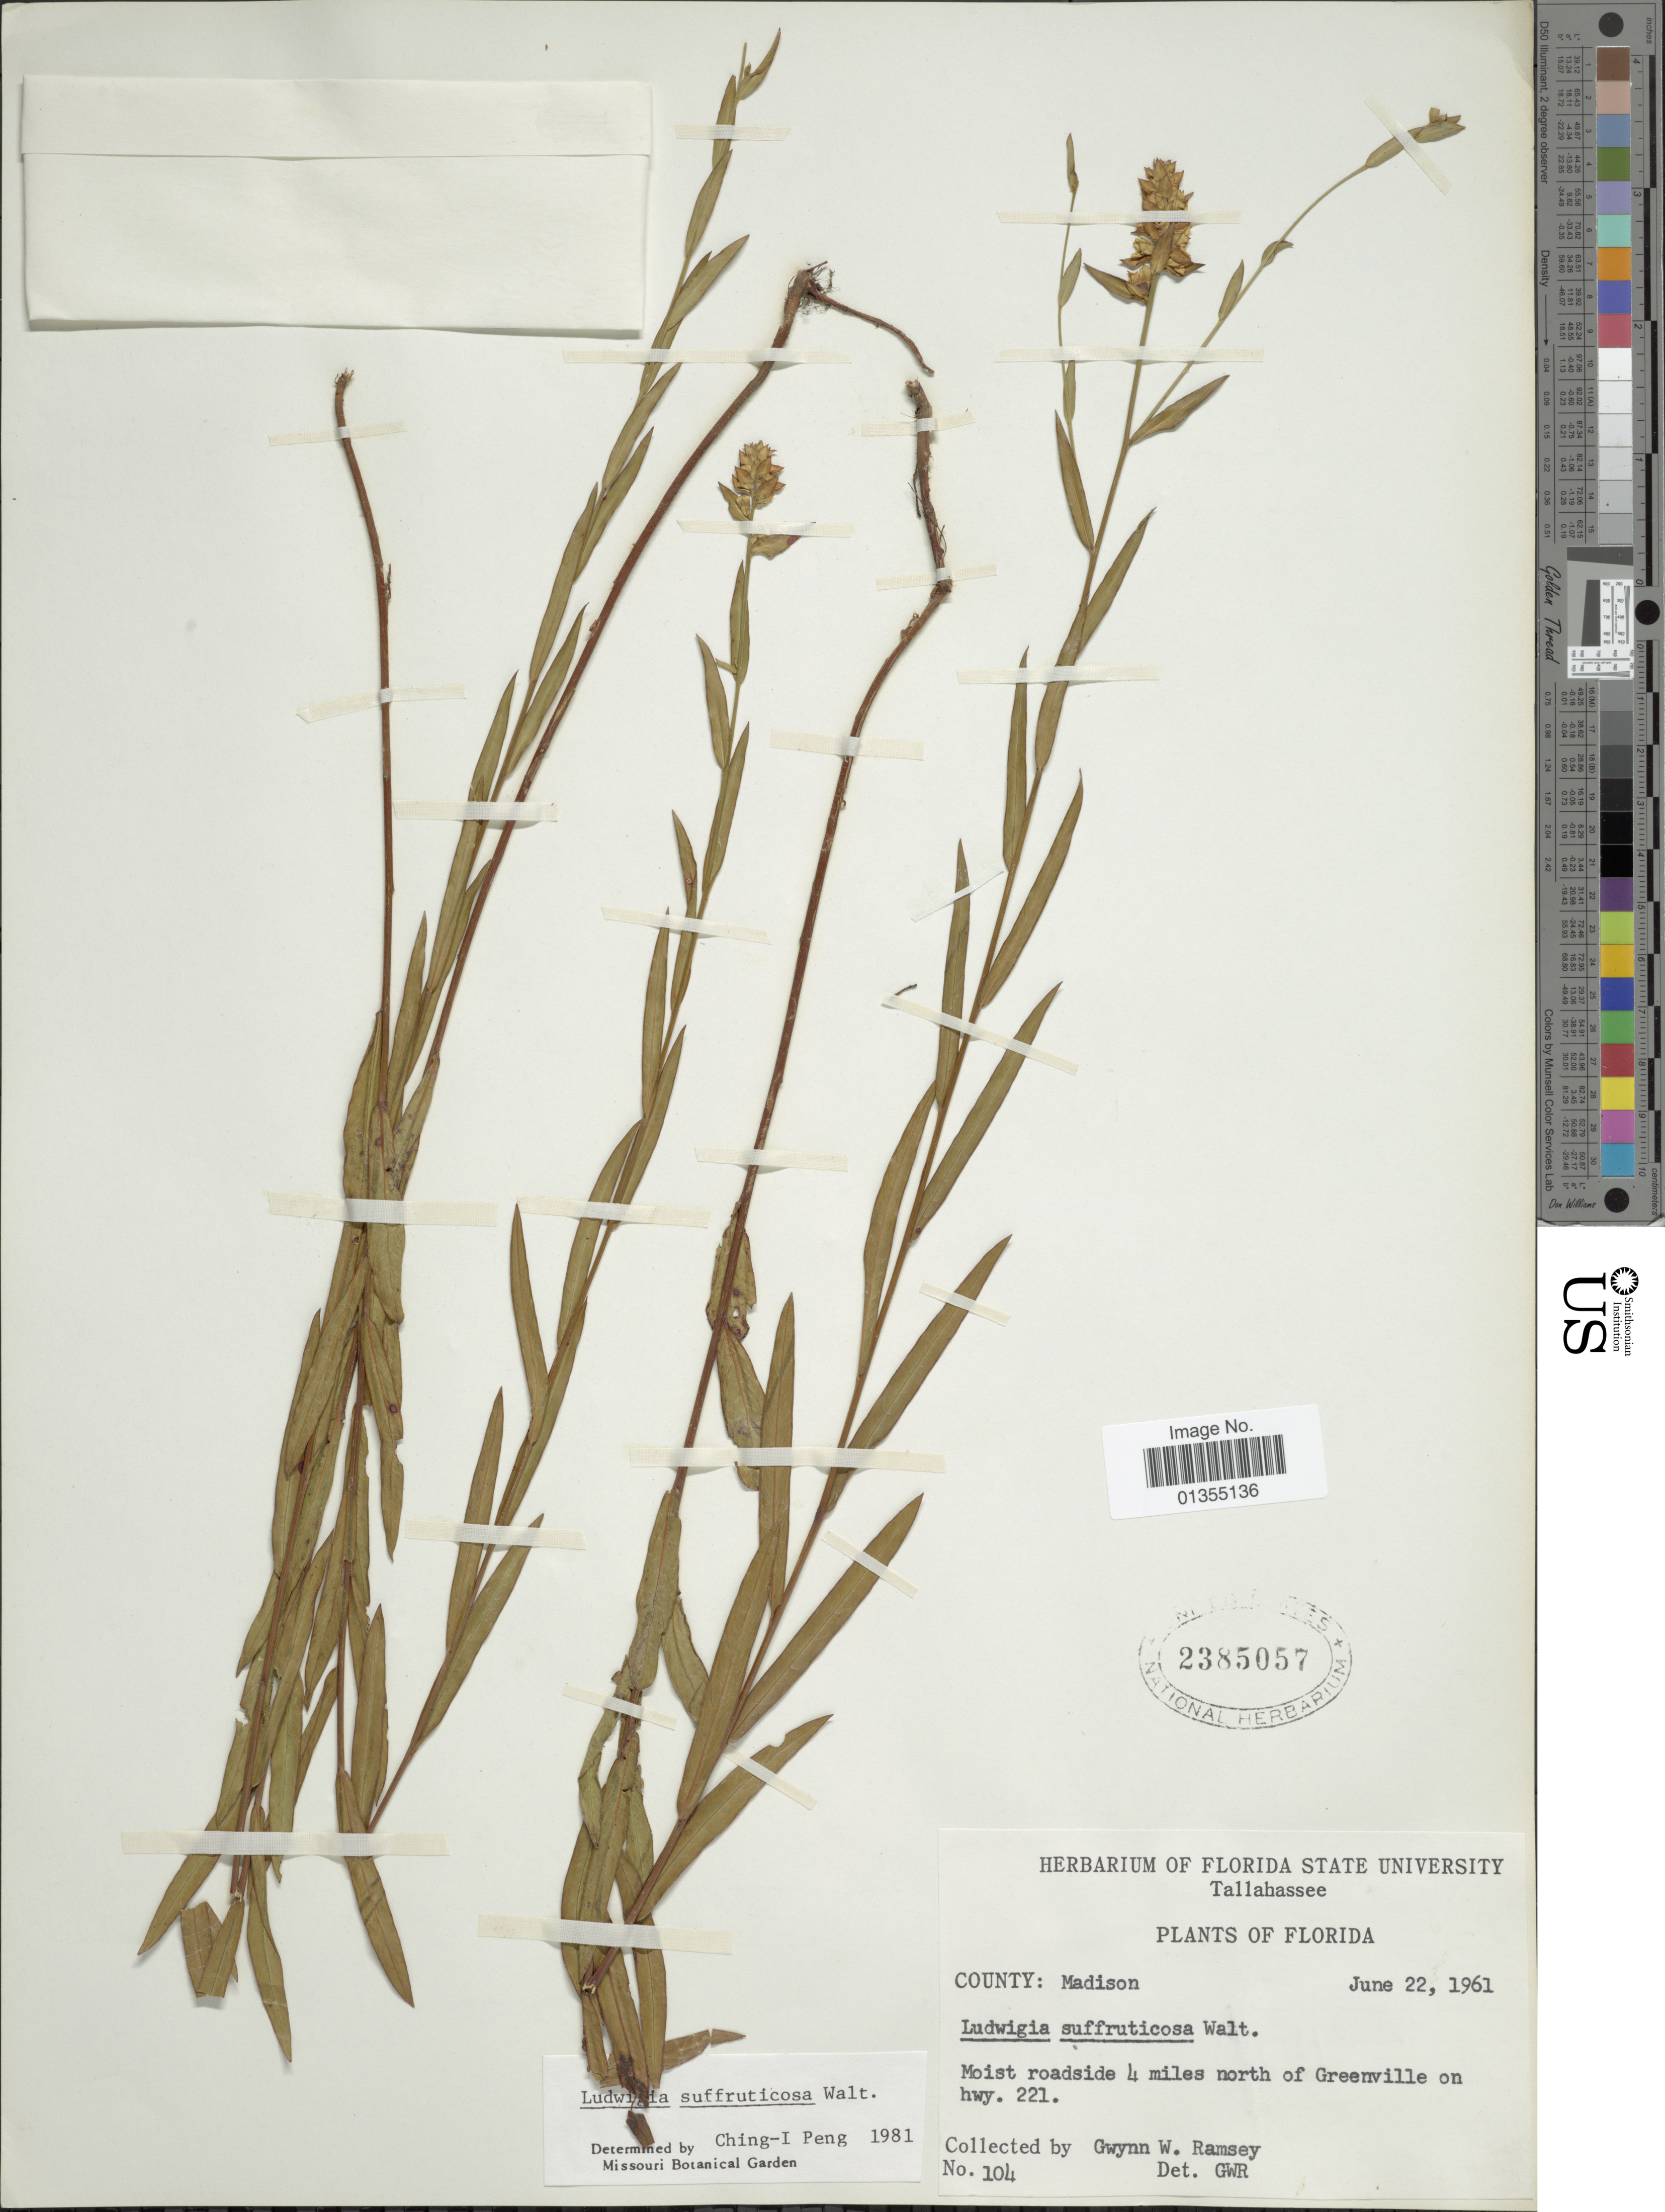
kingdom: Plantae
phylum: Tracheophyta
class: Magnoliopsida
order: Myrtales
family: Onagraceae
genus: Ludwigia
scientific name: Ludwigia suffruticosa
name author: Walter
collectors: G. Ramsey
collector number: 104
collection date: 1961-06-22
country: United States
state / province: Florida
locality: County Madison, moist roadside 4 miles north of Greenville on hwy. 221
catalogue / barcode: US 2385057